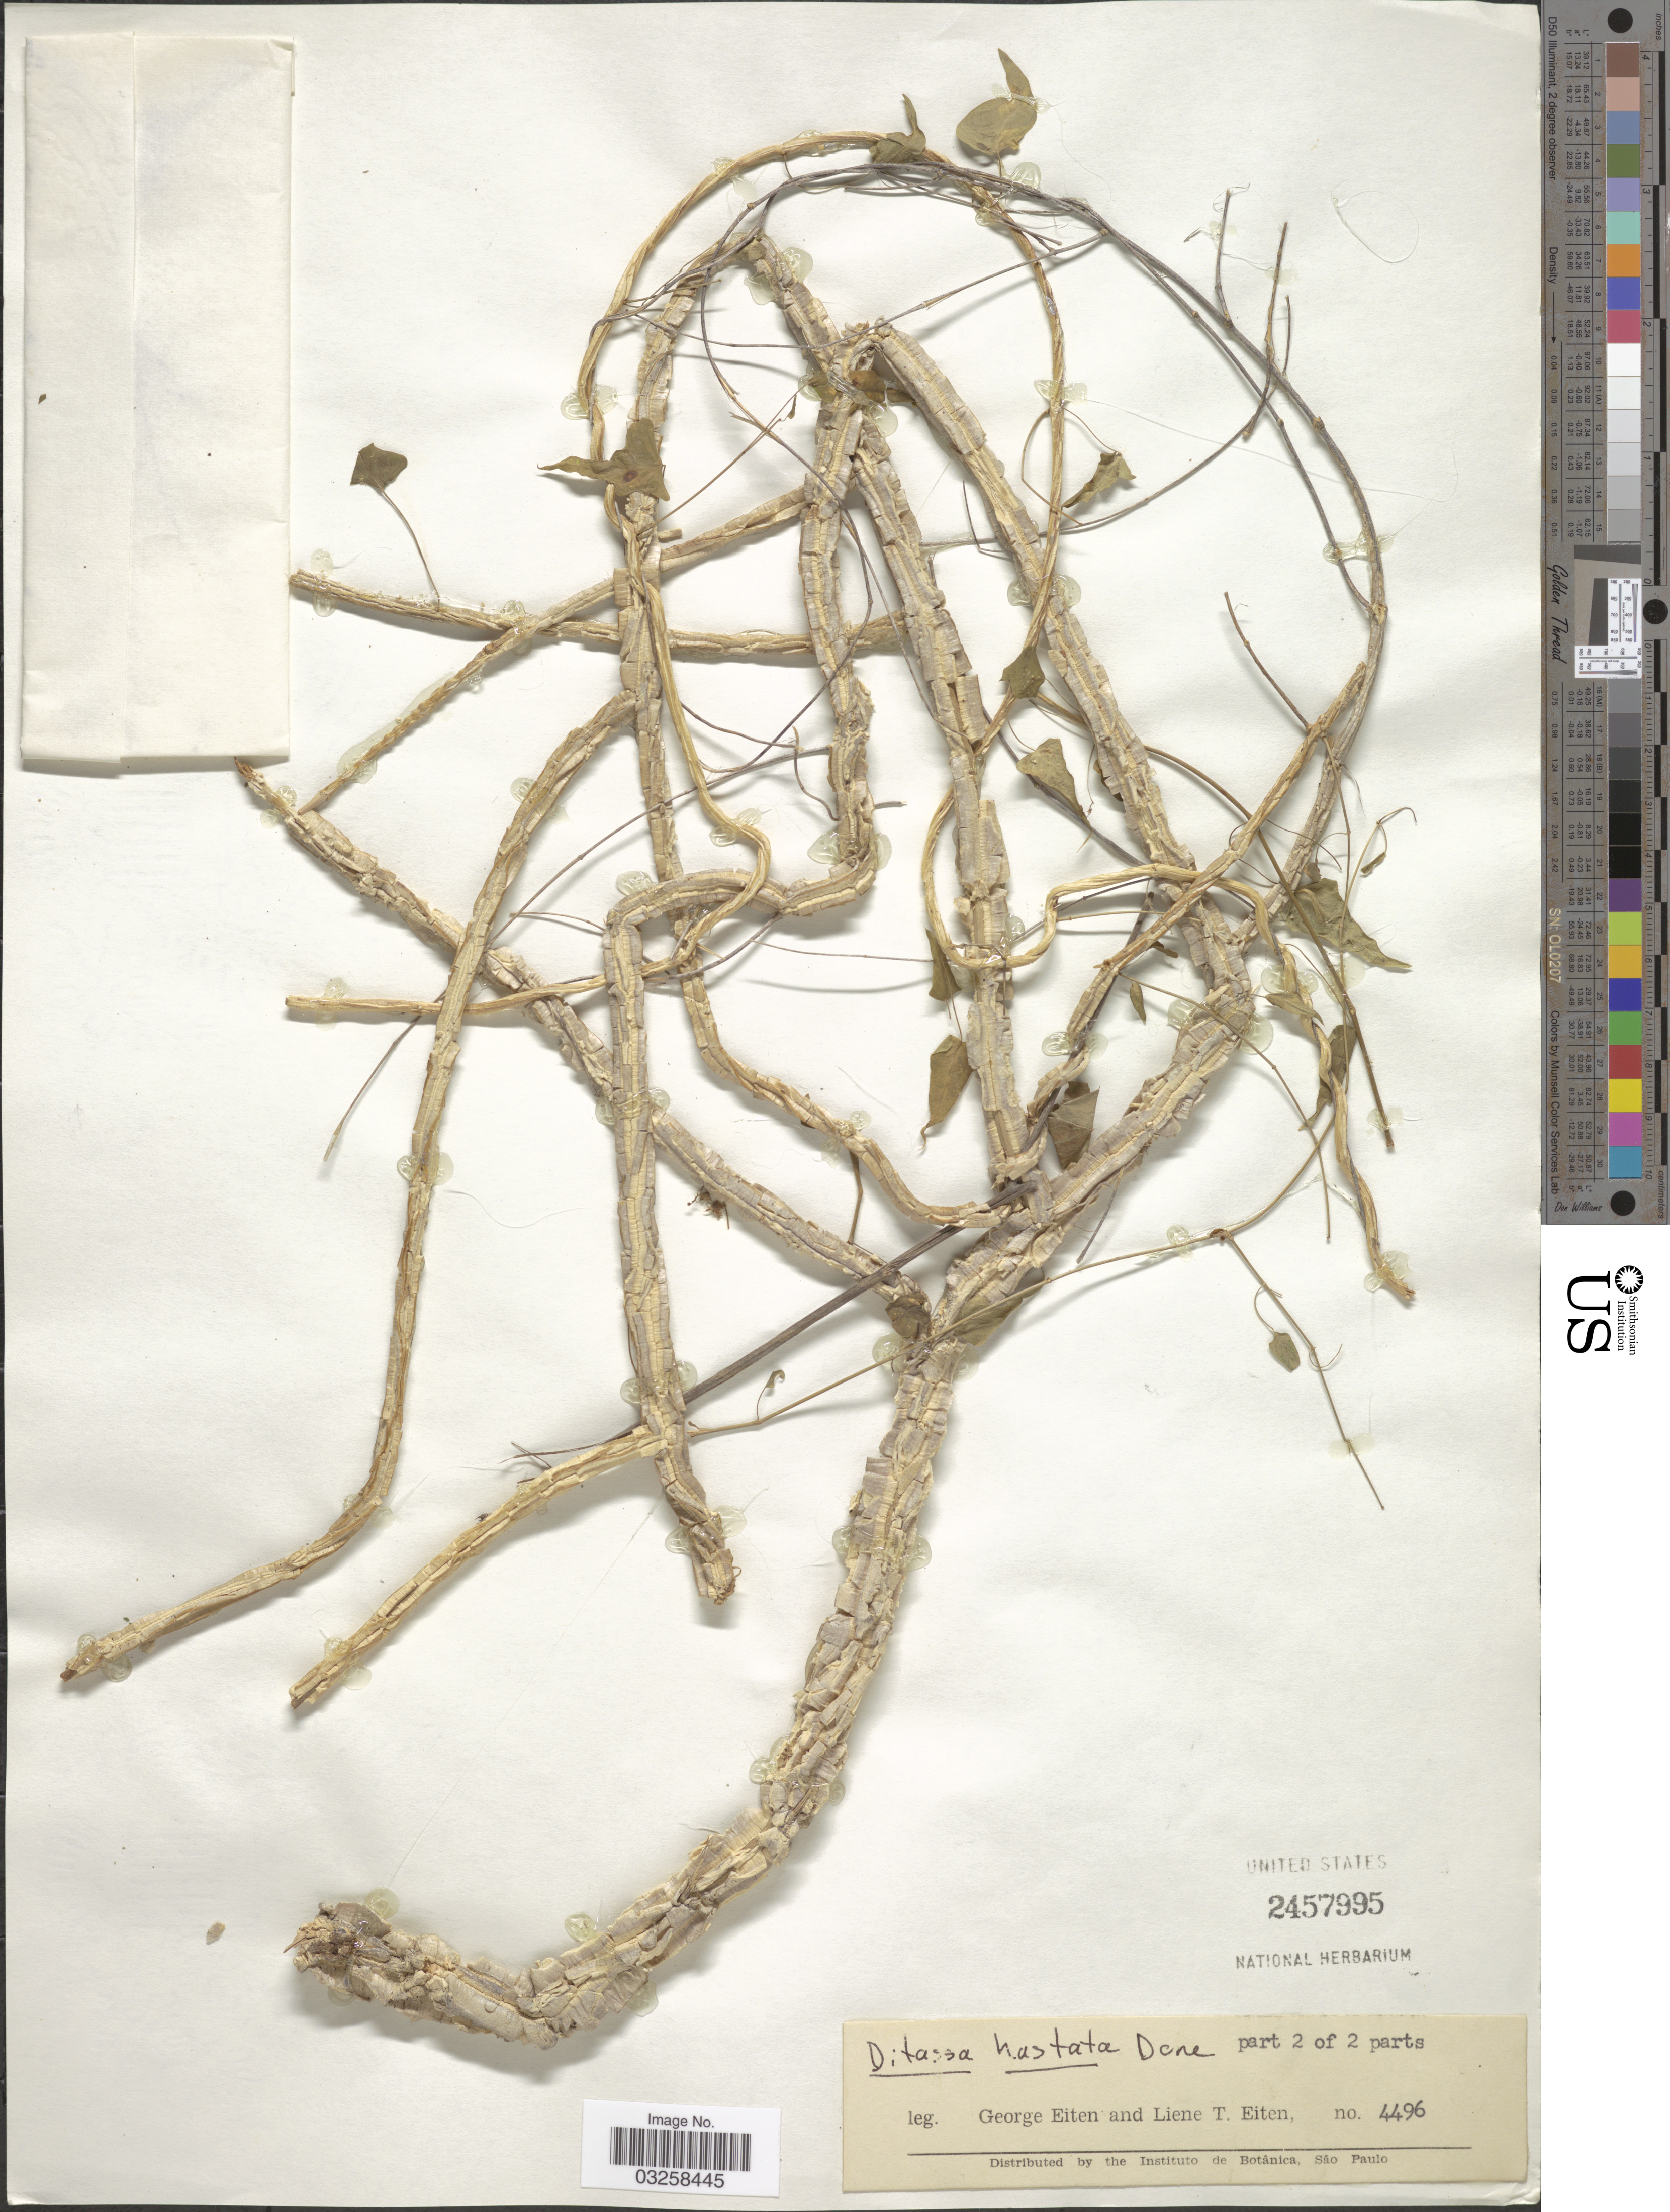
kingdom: Plantae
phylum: Tracheophyta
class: Magnoliopsida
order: Gentianales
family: Apocynaceae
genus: Ditassa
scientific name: Ditassa hastata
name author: Decne.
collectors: G. Eiten & L. T. Eiten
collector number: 4496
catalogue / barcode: US 2457995